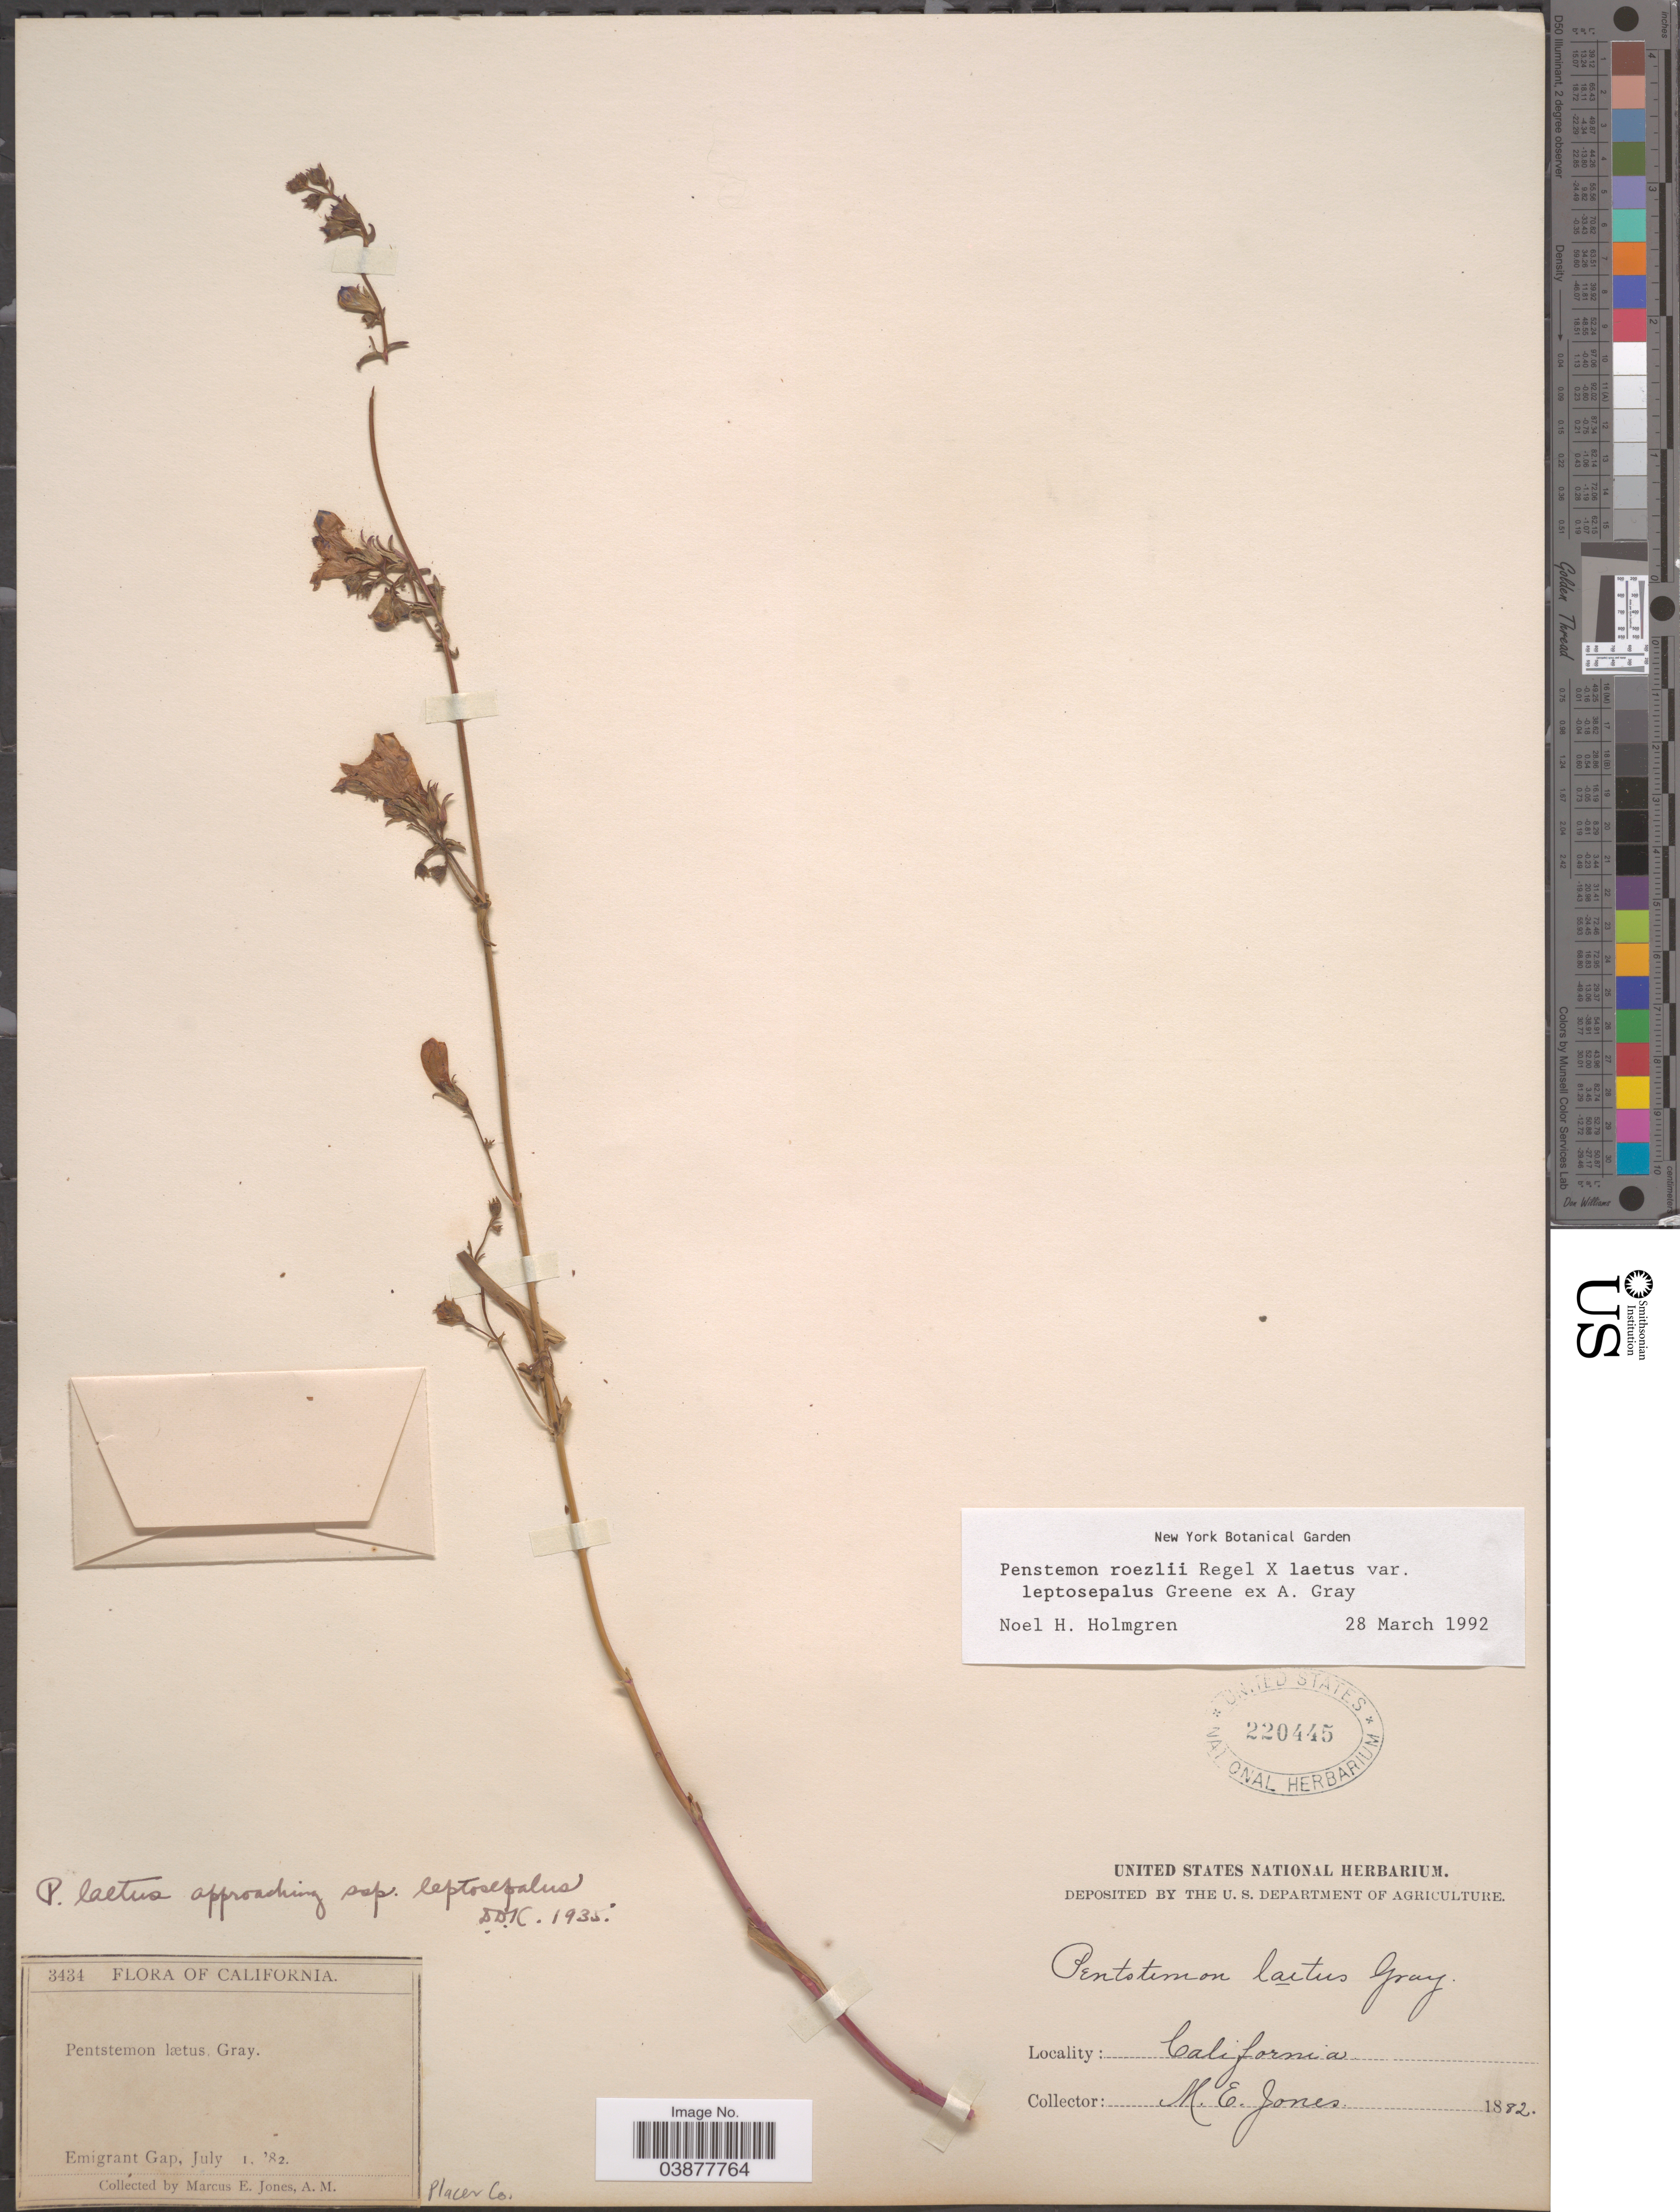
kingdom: Plantae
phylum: Tracheophyta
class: Magnoliopsida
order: Lamiales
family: Plantaginaceae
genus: Penstemon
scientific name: Penstemon roezlii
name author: Regel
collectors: M. E. Jones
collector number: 3434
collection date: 1882-07-01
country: United States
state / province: California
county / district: Placer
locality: Emigrant Gap. Placer Co.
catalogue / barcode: US 220445